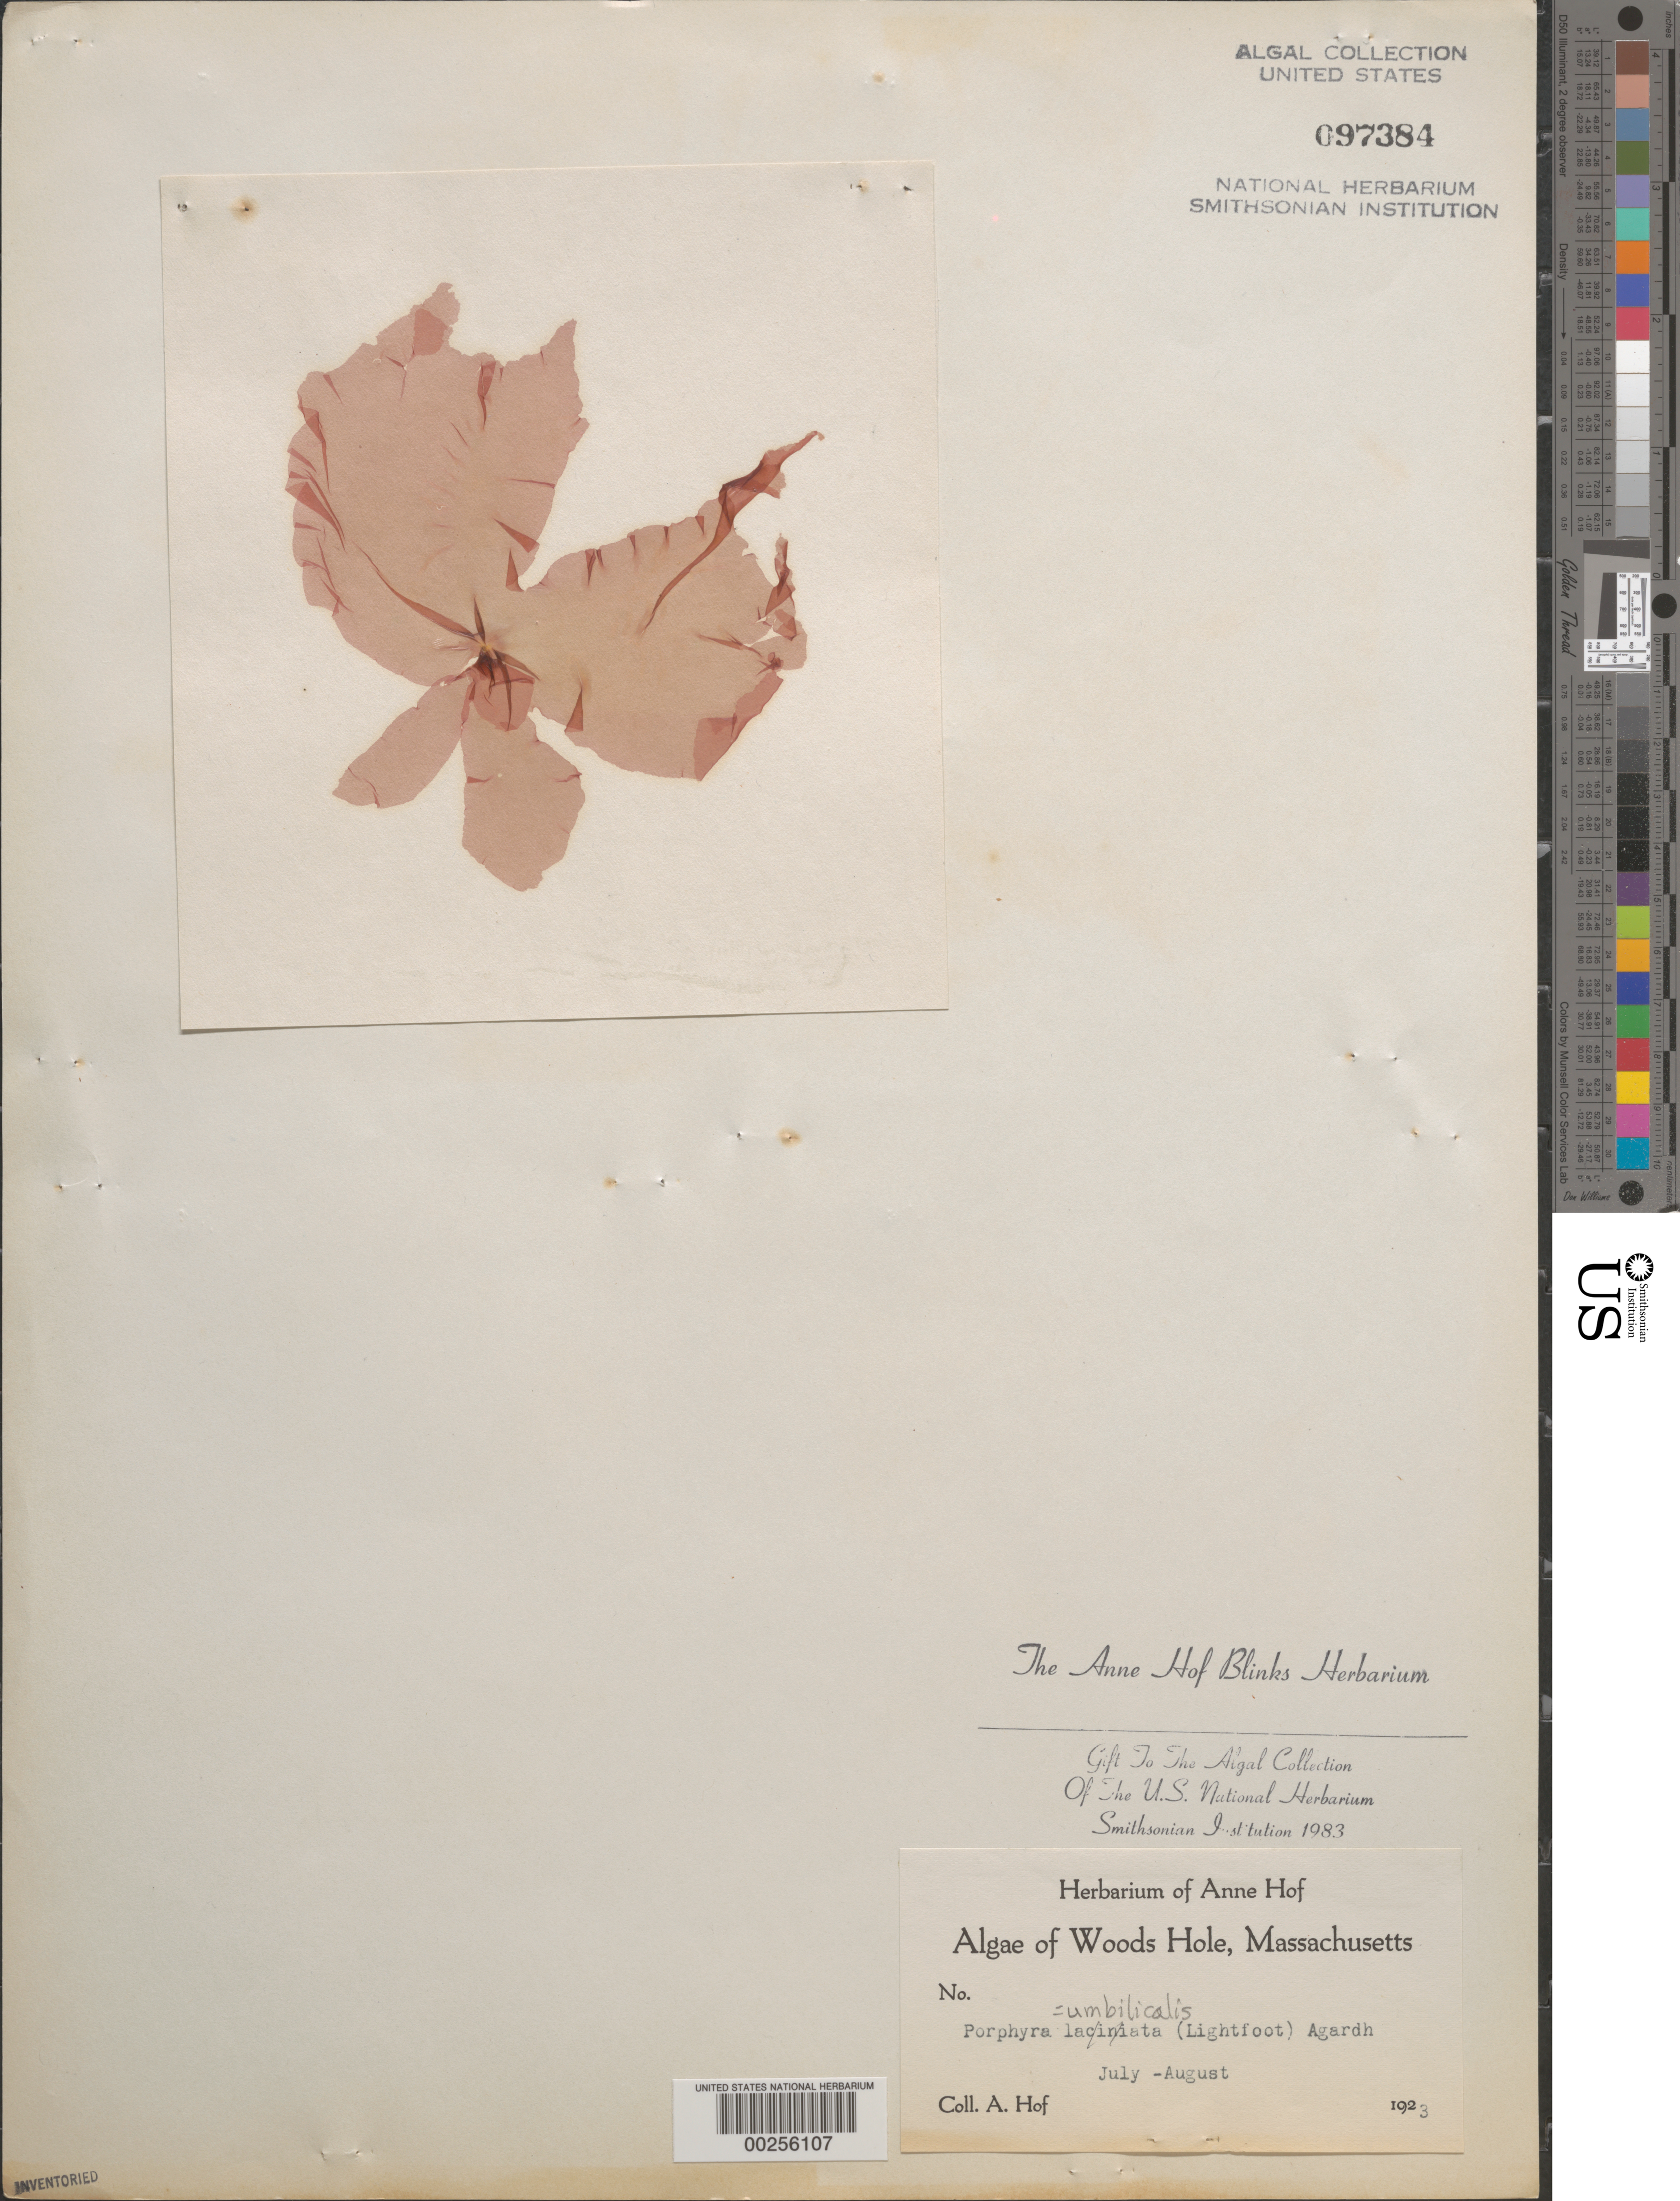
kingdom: Plantae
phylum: Rhodophyta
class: Bangiophyceae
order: Bangiales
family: Bangiaceae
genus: Porphyra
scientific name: Porphyra umbilicalis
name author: Kütz.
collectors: A. Blinks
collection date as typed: Jul 1923 TO -- Aug 1923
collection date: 1923-07/1923-08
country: United States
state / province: Massachusetts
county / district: Barnstable County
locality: Woods Hole area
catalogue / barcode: US 97384